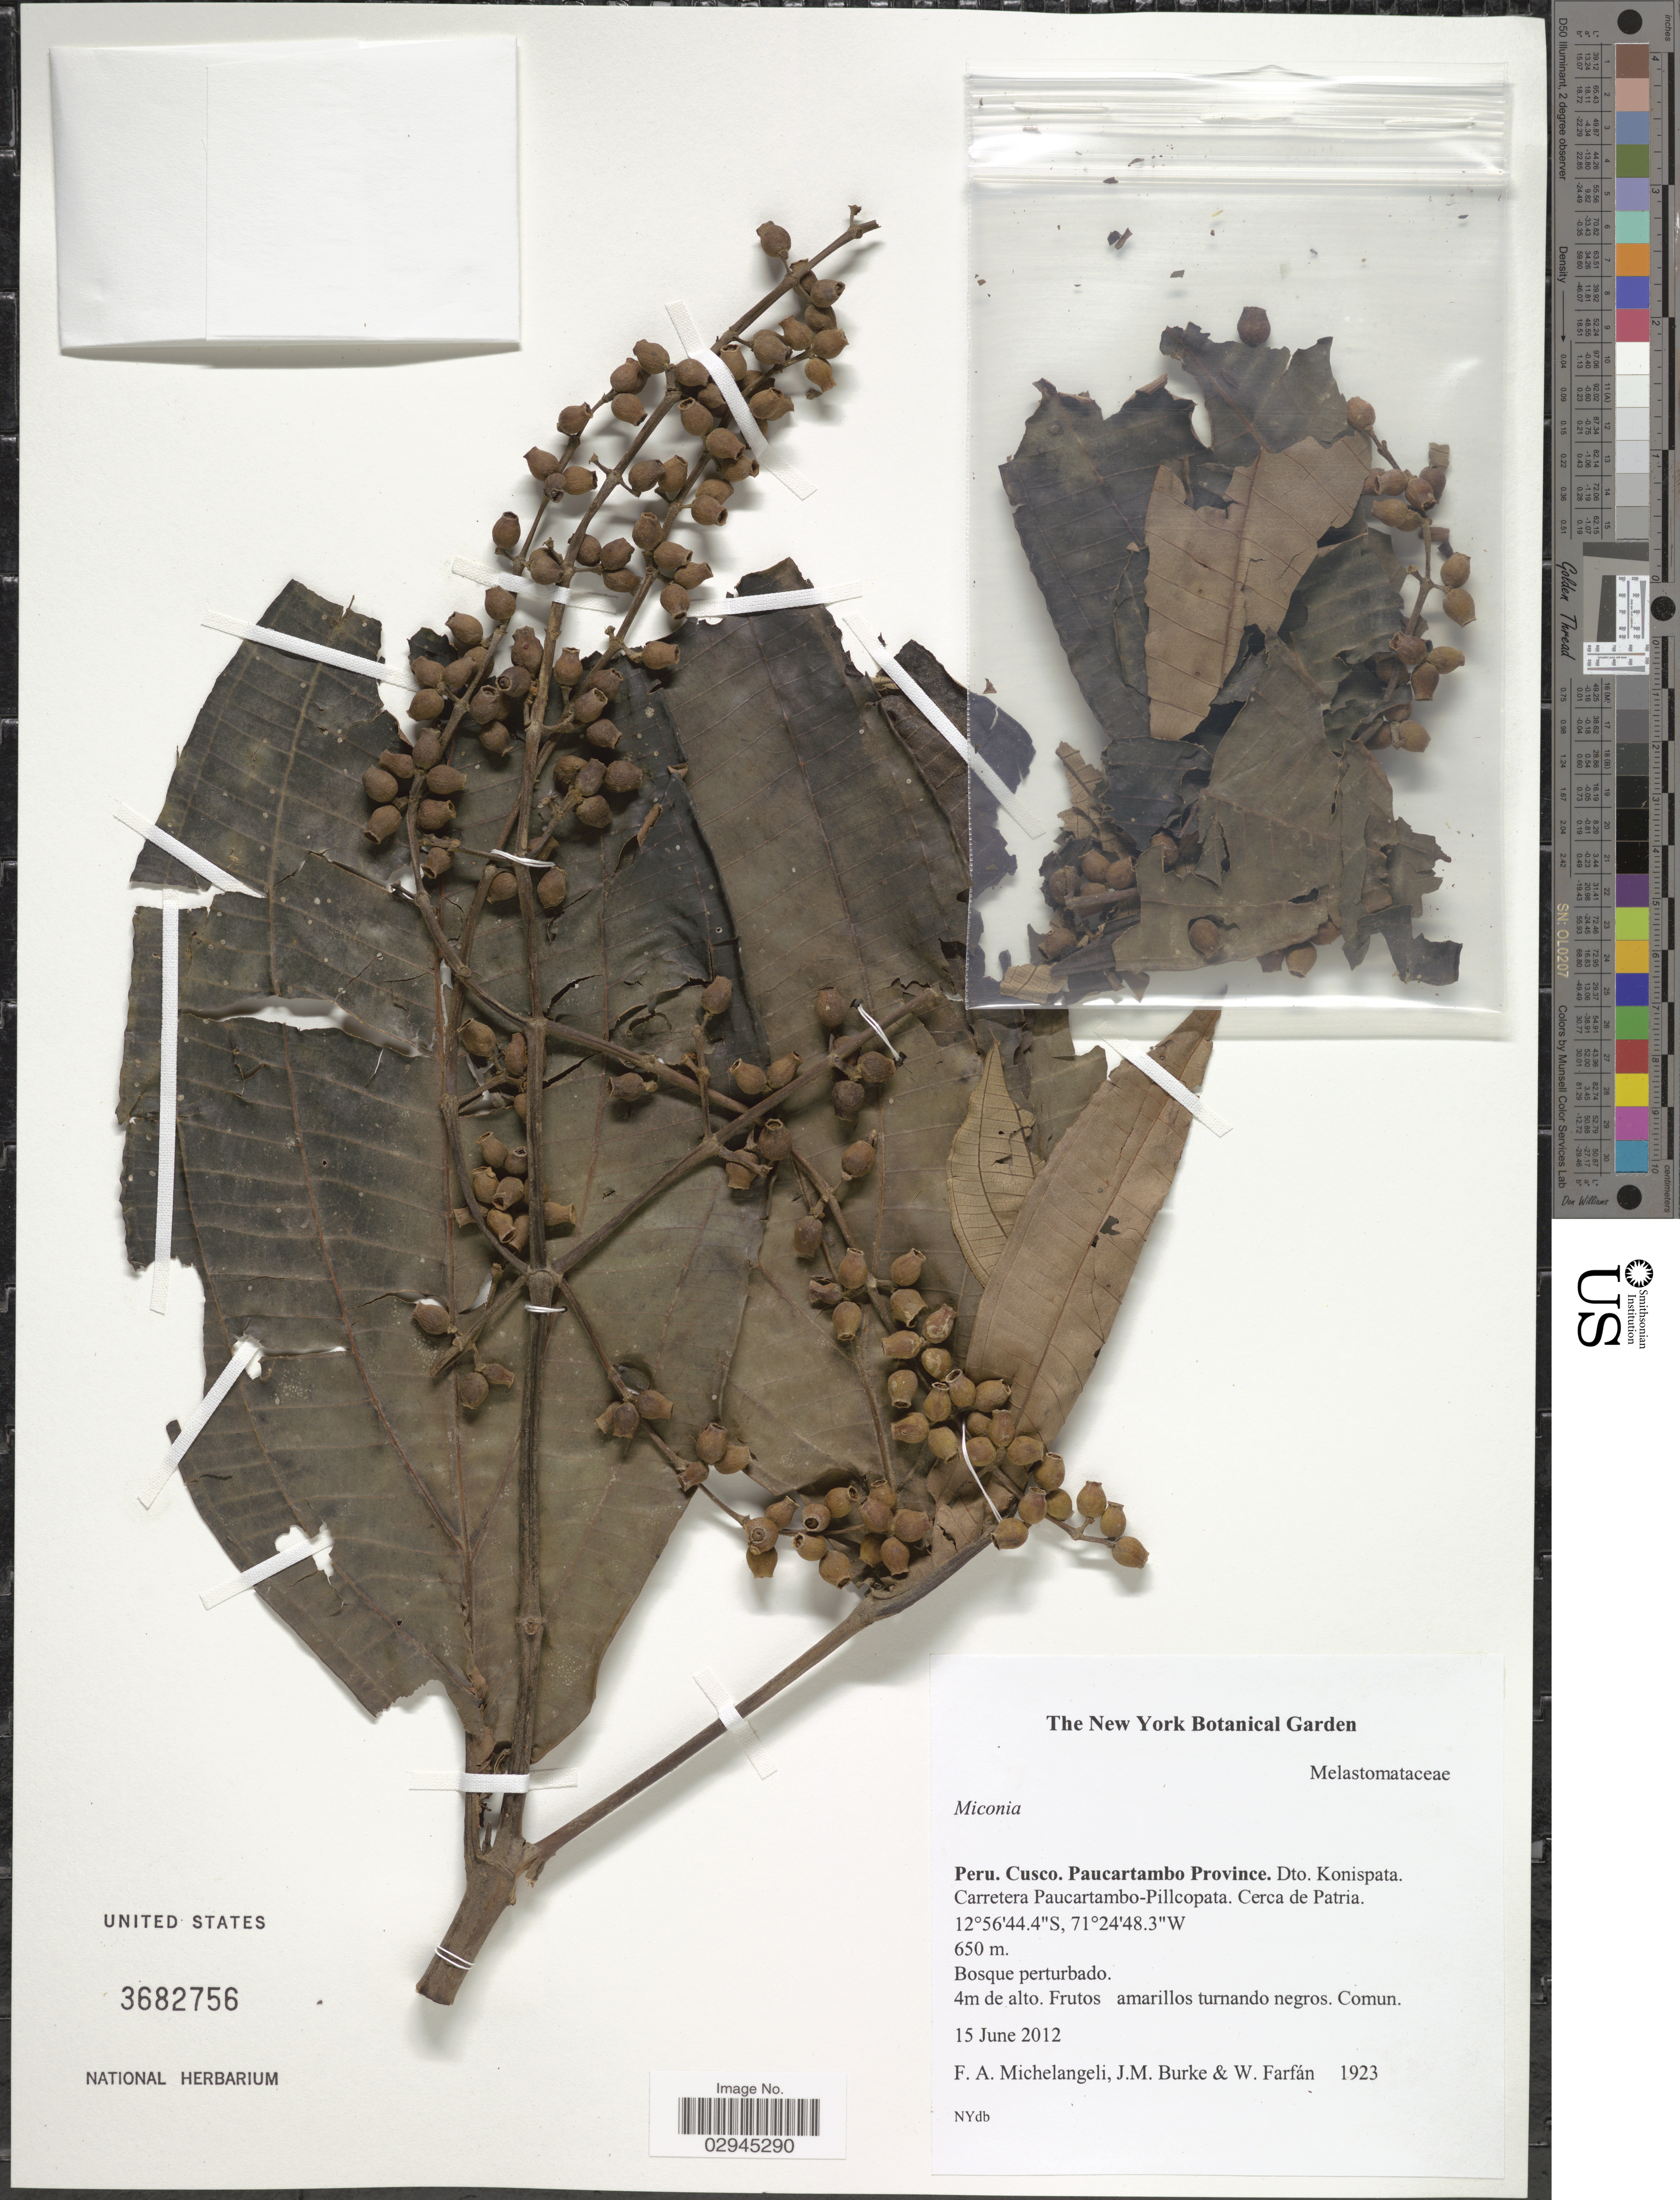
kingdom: Plantae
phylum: Tracheophyta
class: Magnoliopsida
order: Myrtales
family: Melastomataceae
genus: Miconia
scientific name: Miconia ampla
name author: Triana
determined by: Michelangeli, F. A.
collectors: F. A. Michelangeli, Jac. M. Burke & W. Farfán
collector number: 1923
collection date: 2012-06-15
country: Peru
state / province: Cusco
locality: Paucartambo Province. Dto. Konispata. Carretera Paucartambo-Pillcopata. Cerca de Patria.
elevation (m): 650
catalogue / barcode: US 3682756